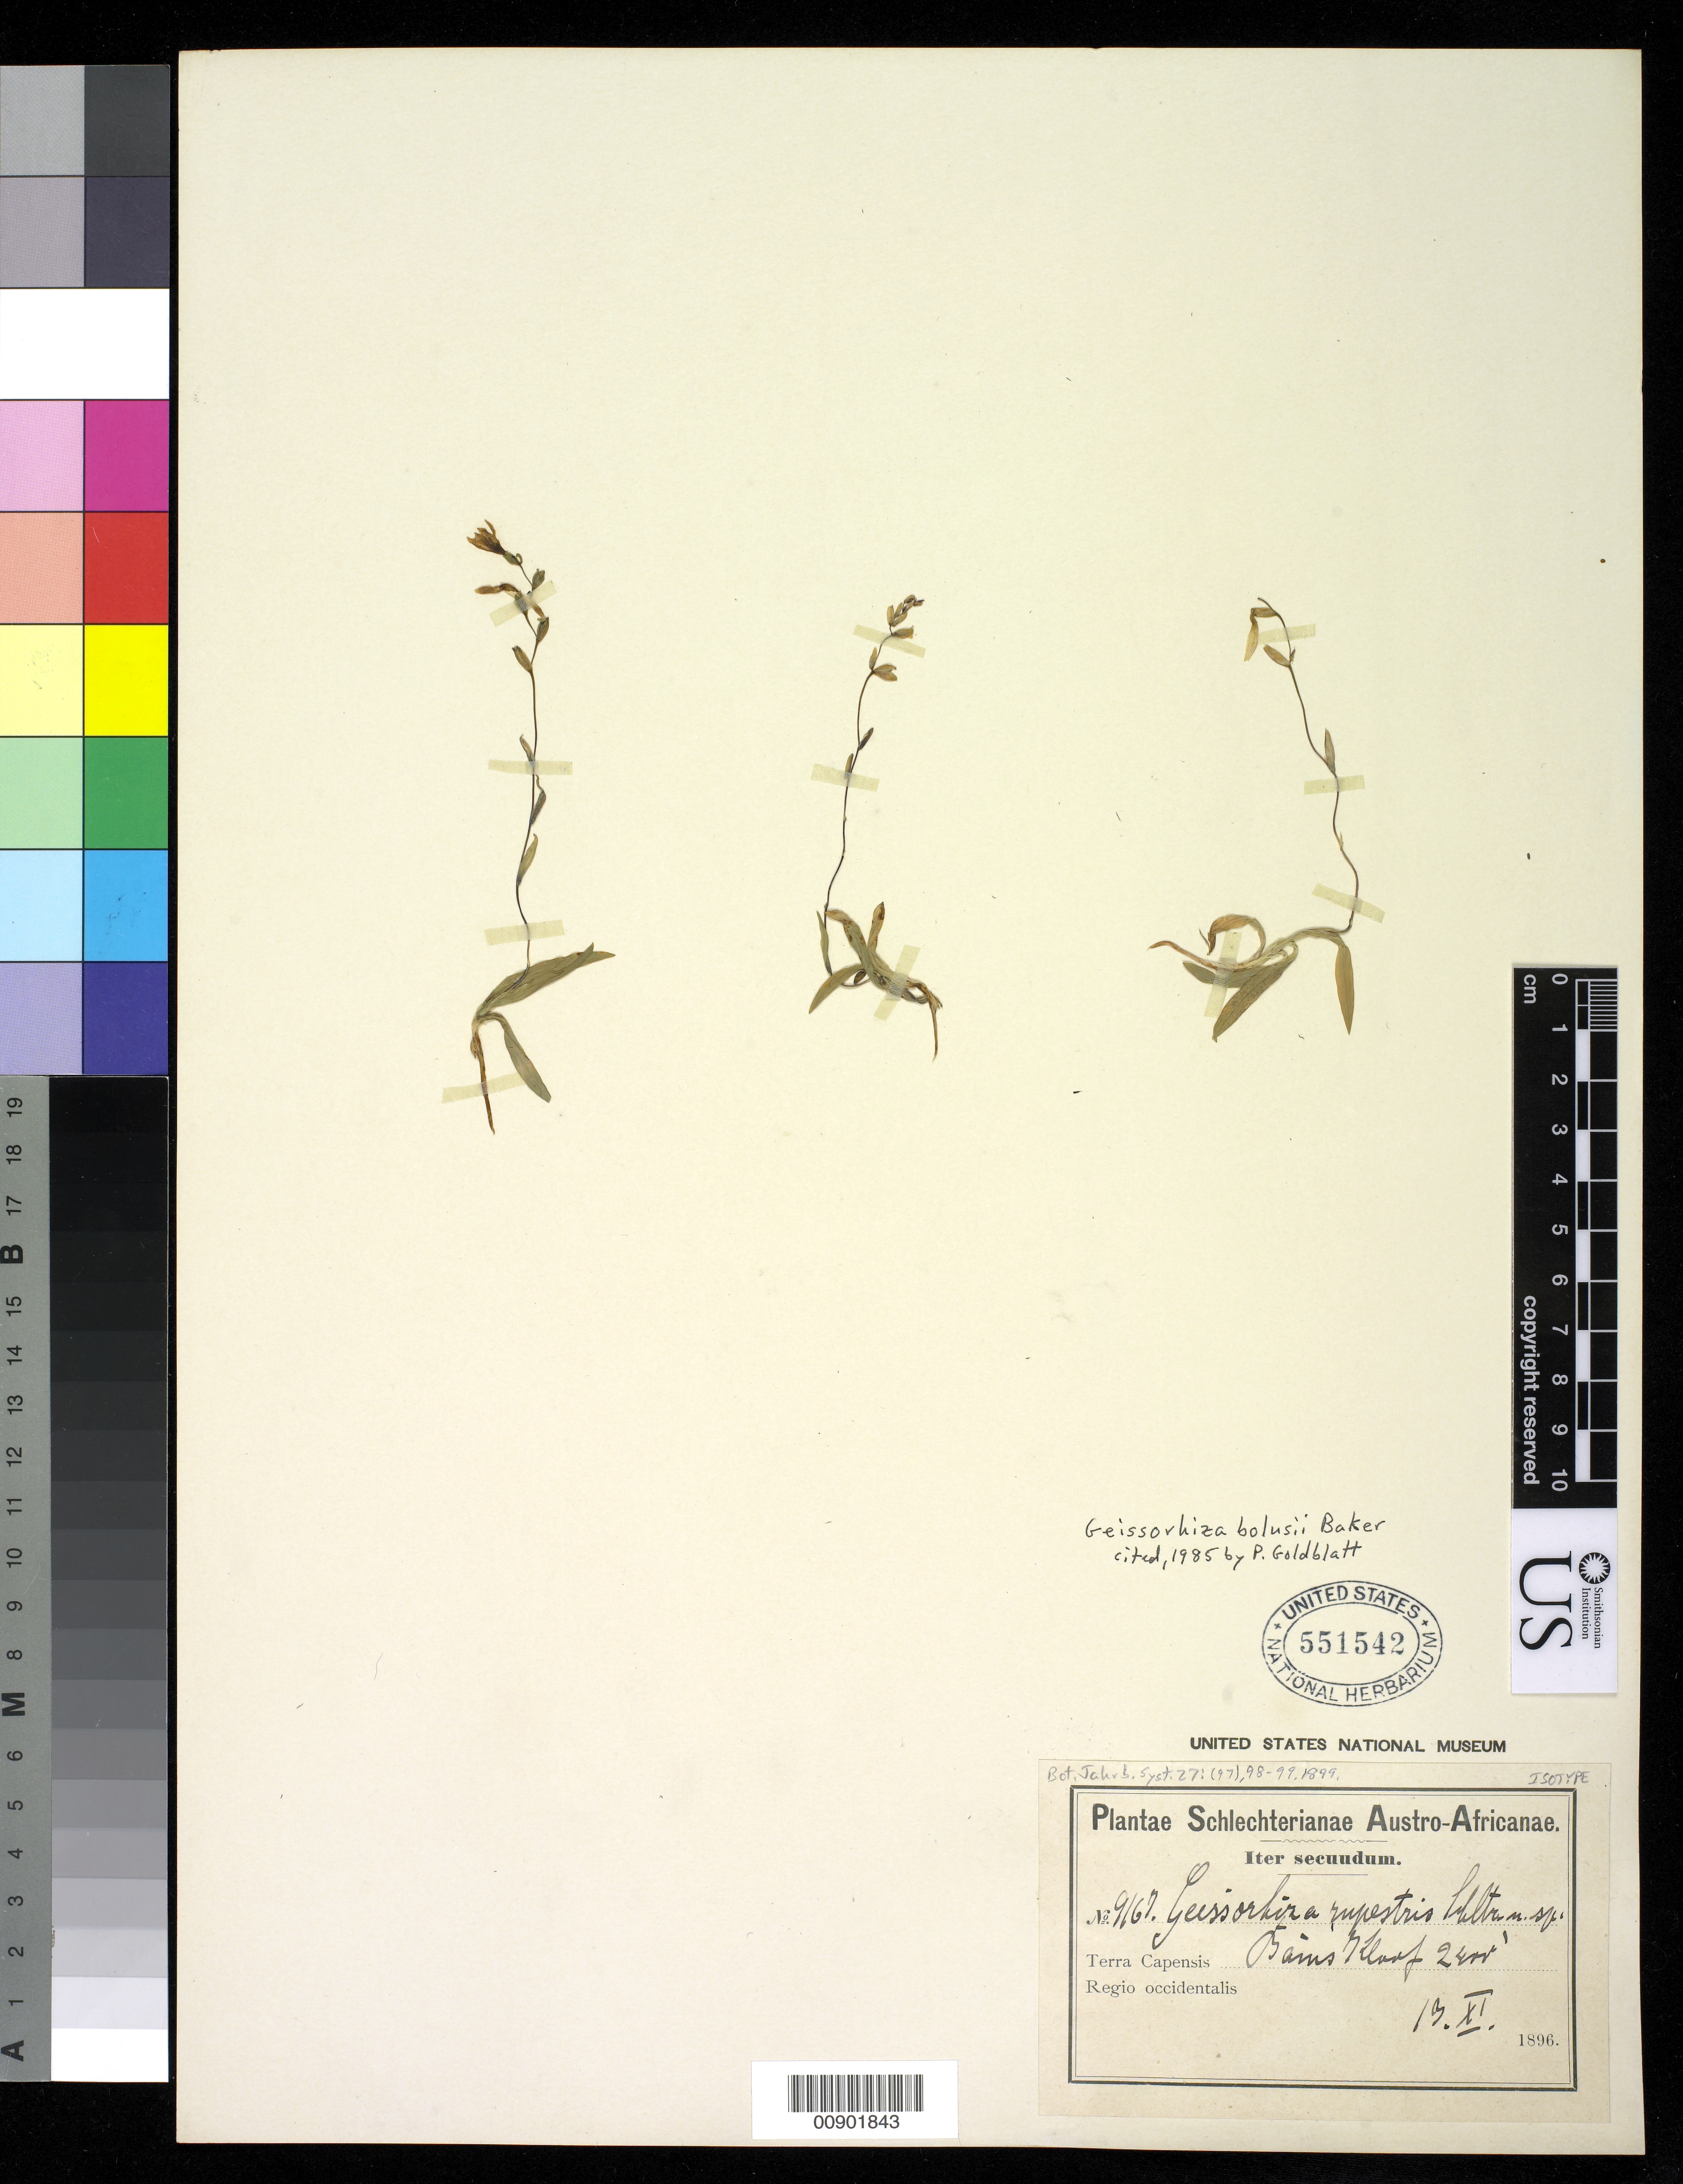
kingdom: Plantae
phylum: Tracheophyta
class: Liliopsida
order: Asparagales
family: Iridaceae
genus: Geissorhiza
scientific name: Geissorhiza rupestris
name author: Schltr.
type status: Isotype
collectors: F. R. R. Schlechter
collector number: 9167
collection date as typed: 13 Nov 1896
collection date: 1896-11-13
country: South Africa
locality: Bains Kloof.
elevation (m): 732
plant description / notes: Current name as cited by Goldblatt, Ann. Missouri Bot. Gard. 72: 330 (1985).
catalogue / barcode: US 551542